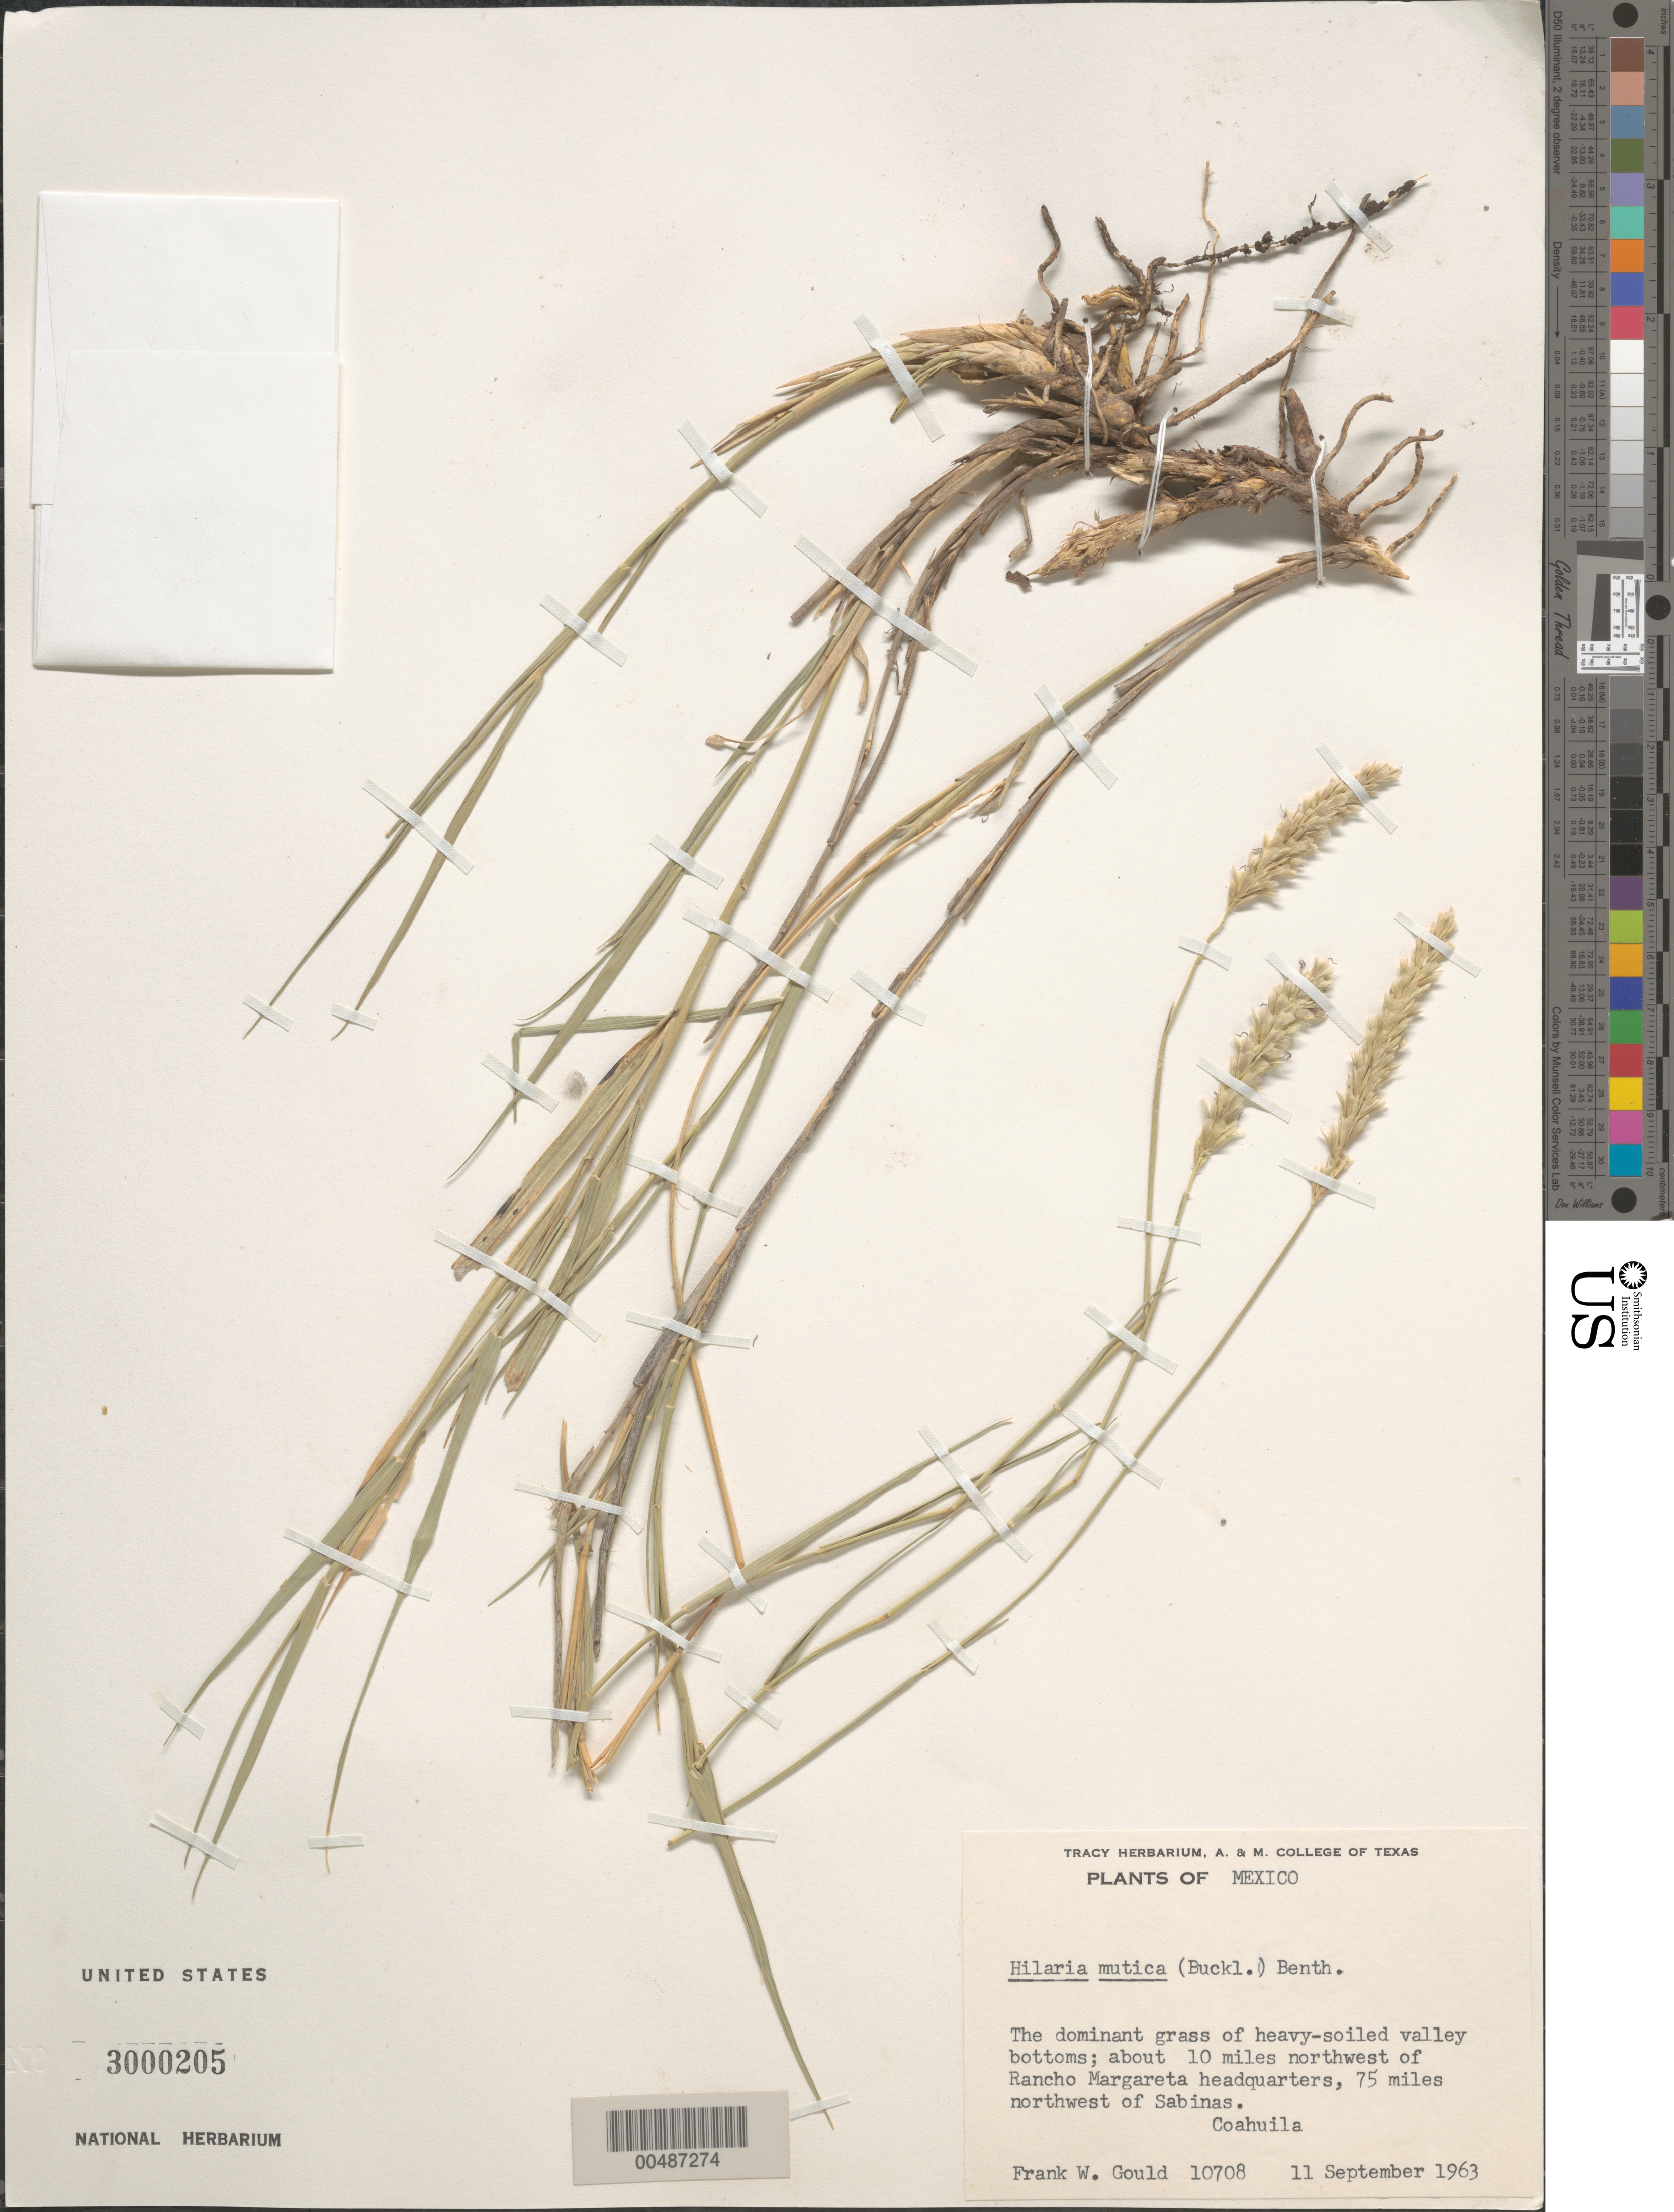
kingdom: Plantae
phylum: Tracheophyta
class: Liliopsida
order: Poales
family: Poaceae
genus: Hilaria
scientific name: Hilaria mutica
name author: (Buckley) Benth.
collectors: F. W. Gould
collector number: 10708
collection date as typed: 11 Sep 1963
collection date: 1963-09-11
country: Mexico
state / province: Coahuila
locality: About 10 mi NW of Rancho Margareta headquarters, 75 mi NW of Sabinas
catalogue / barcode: US 3000205